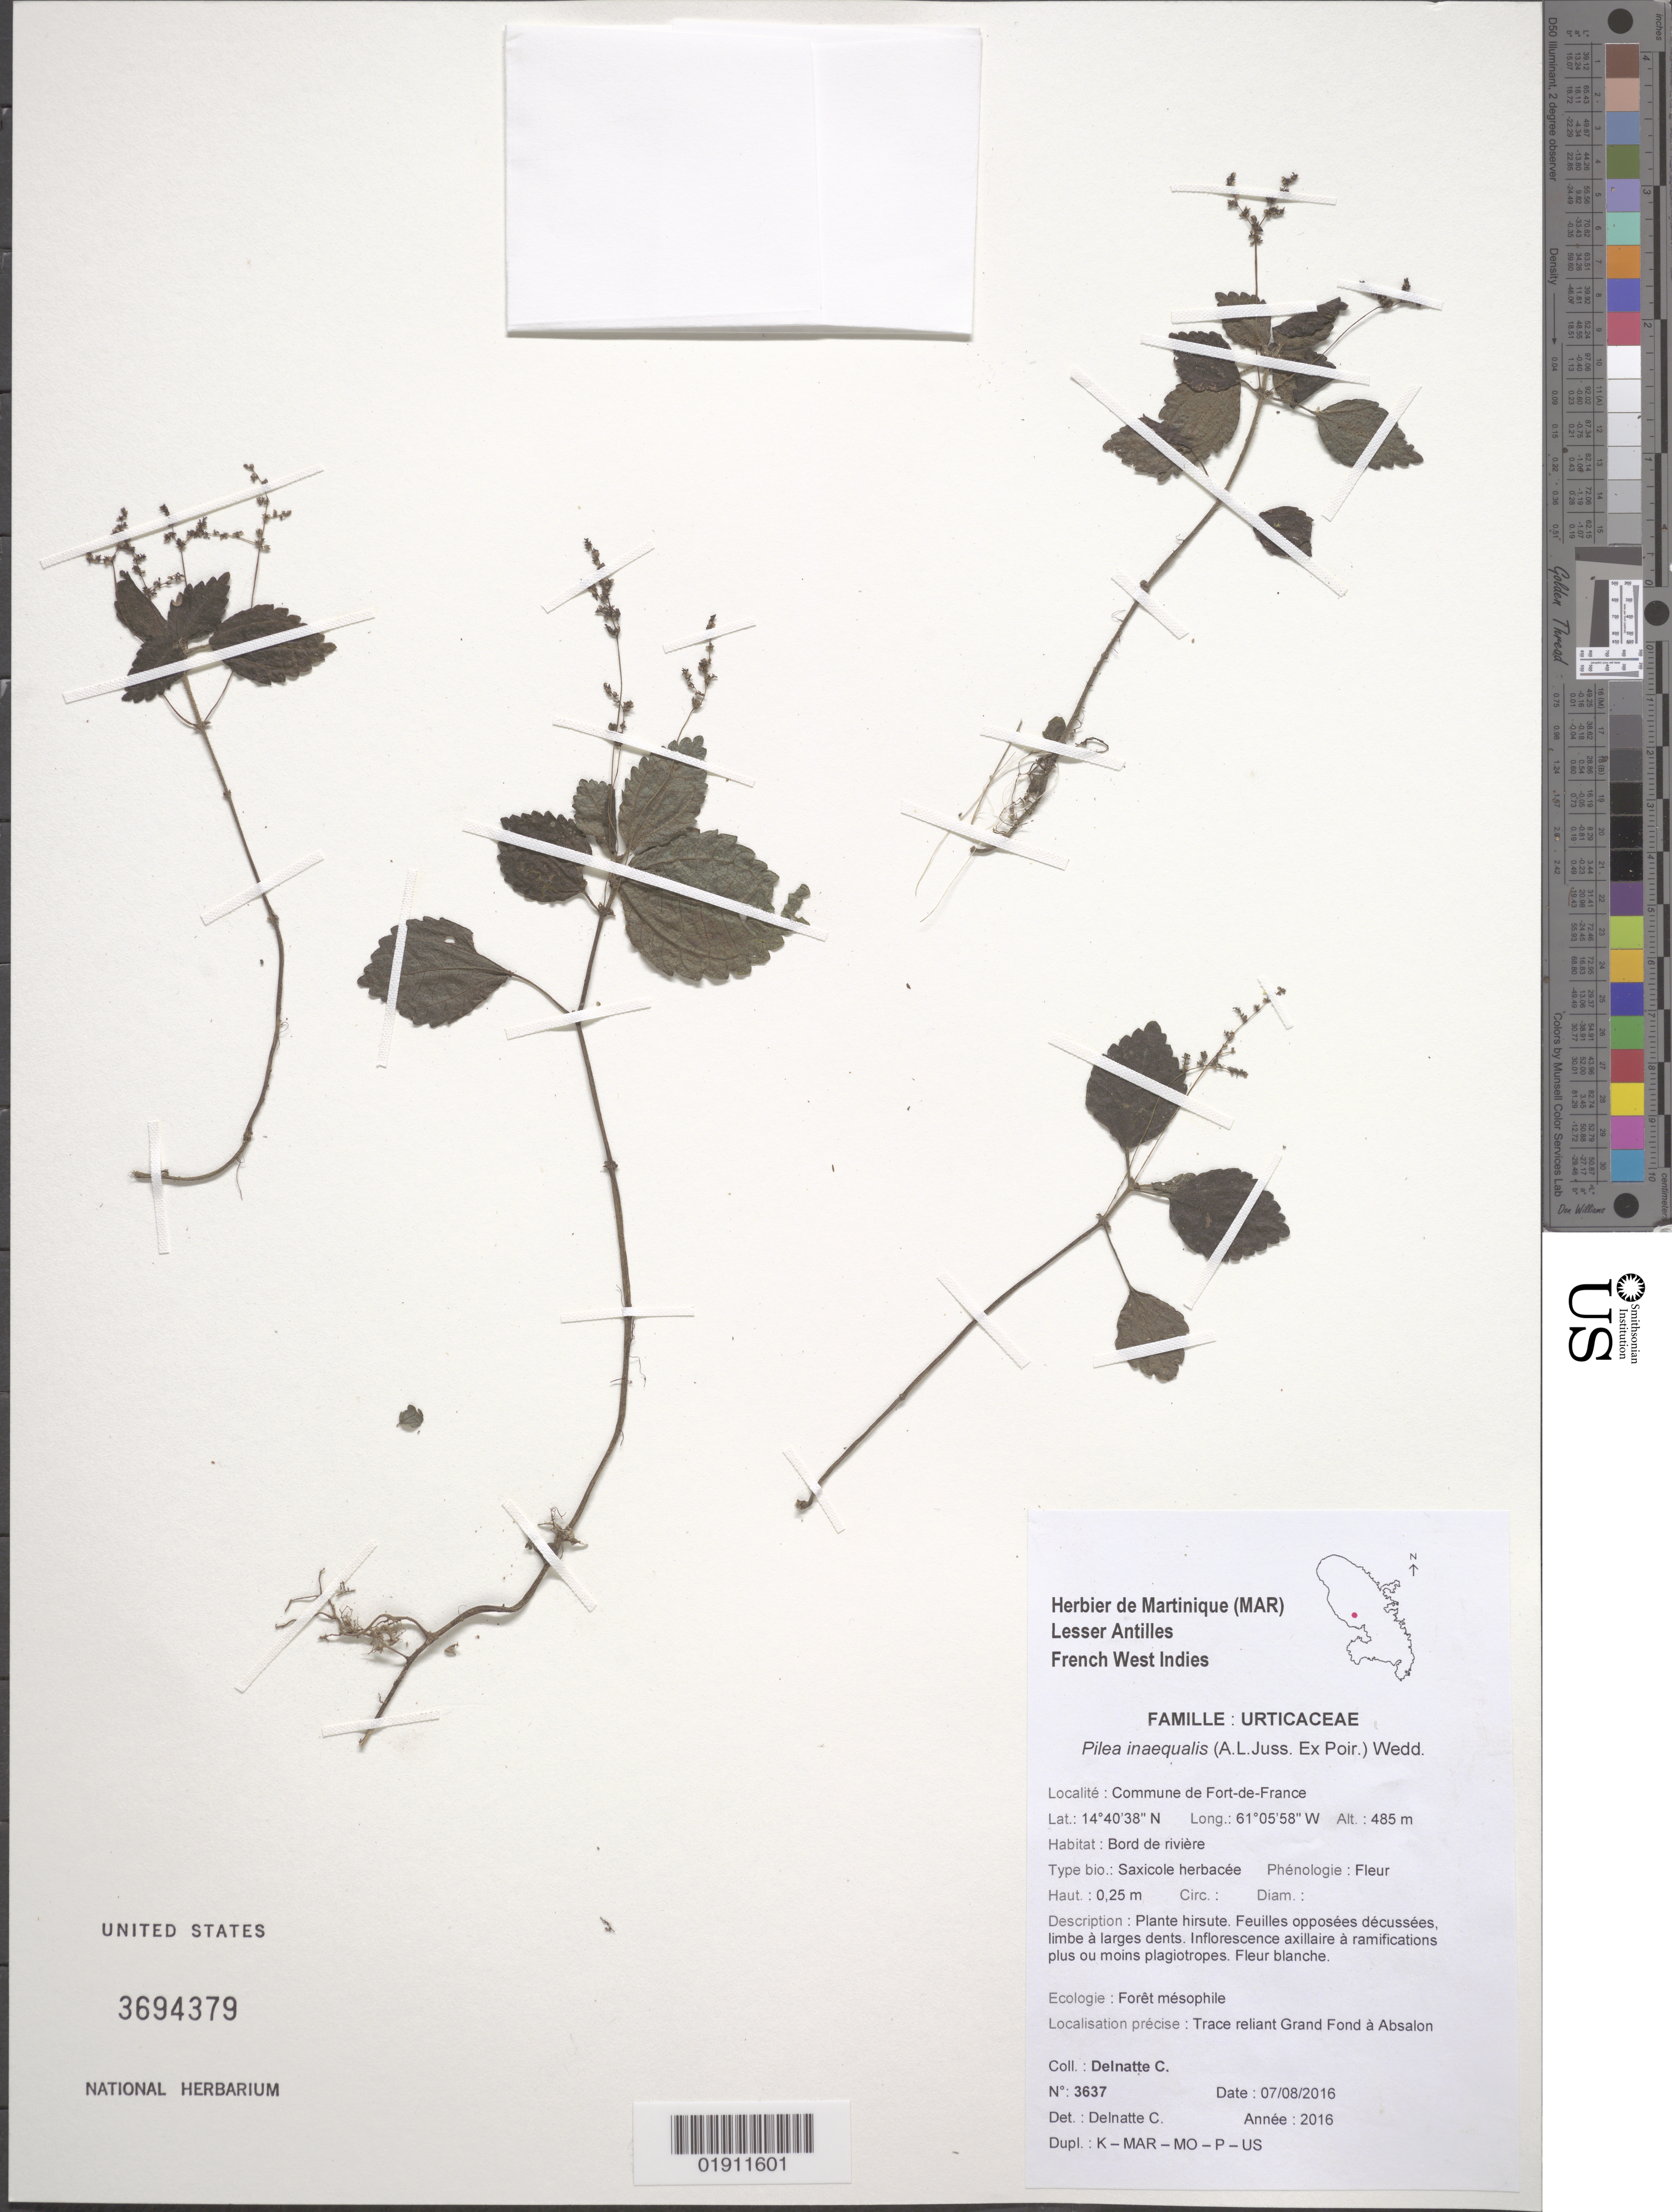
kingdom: Plantae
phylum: Tracheophyta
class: Magnoliopsida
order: Rosales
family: Urticaceae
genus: Pilea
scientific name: Pilea inaequalis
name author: (Juss. ex Poir.) Wedd.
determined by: Delnatte, C.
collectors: C. Delnatte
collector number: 3637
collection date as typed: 07/08/2016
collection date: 2016-08-07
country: Martinique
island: Martinique I.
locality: Commune de Fort-de-France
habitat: Borde de rivière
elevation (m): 485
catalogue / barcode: US 3694379